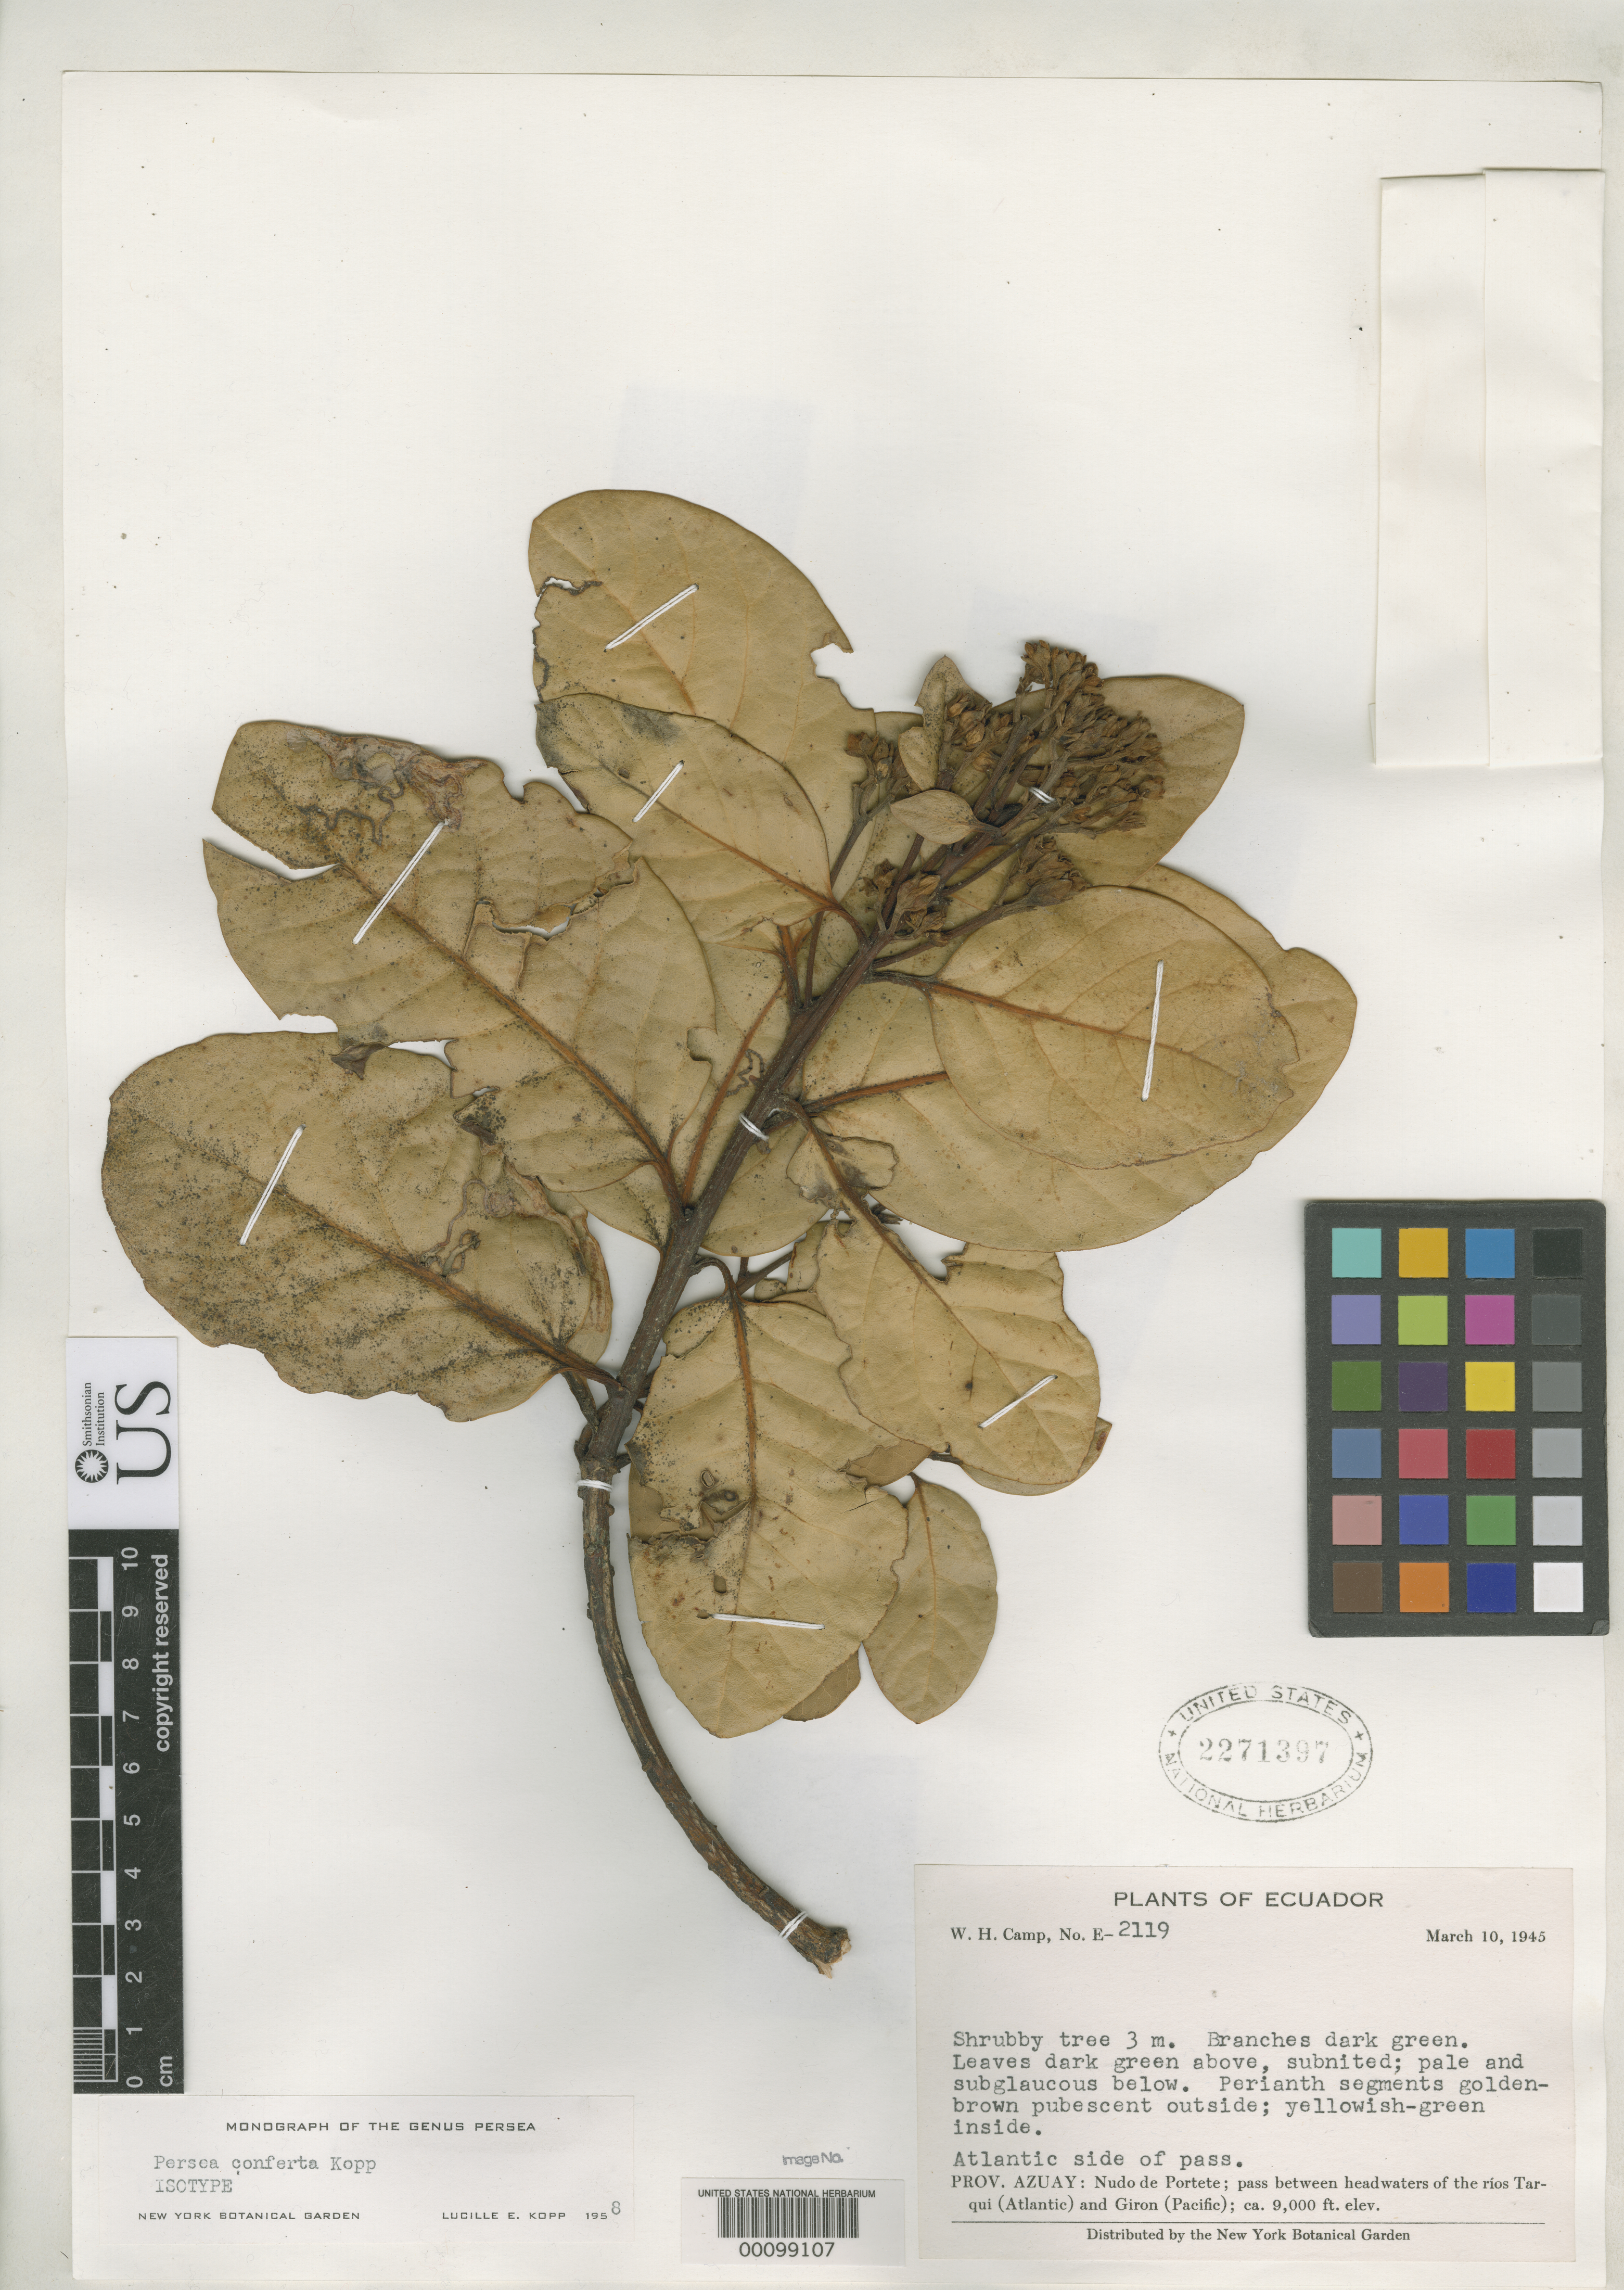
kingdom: Plantae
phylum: Tracheophyta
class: Magnoliopsida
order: Laurales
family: Lauraceae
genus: Persea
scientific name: Persea conferta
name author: L.E. Kopp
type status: Isotype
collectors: W. H. Camp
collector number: E-2119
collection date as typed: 10 Mar 1945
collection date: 1945-03-10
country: Ecuador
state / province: Azuay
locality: Nudo de Portete.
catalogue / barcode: US 2271397